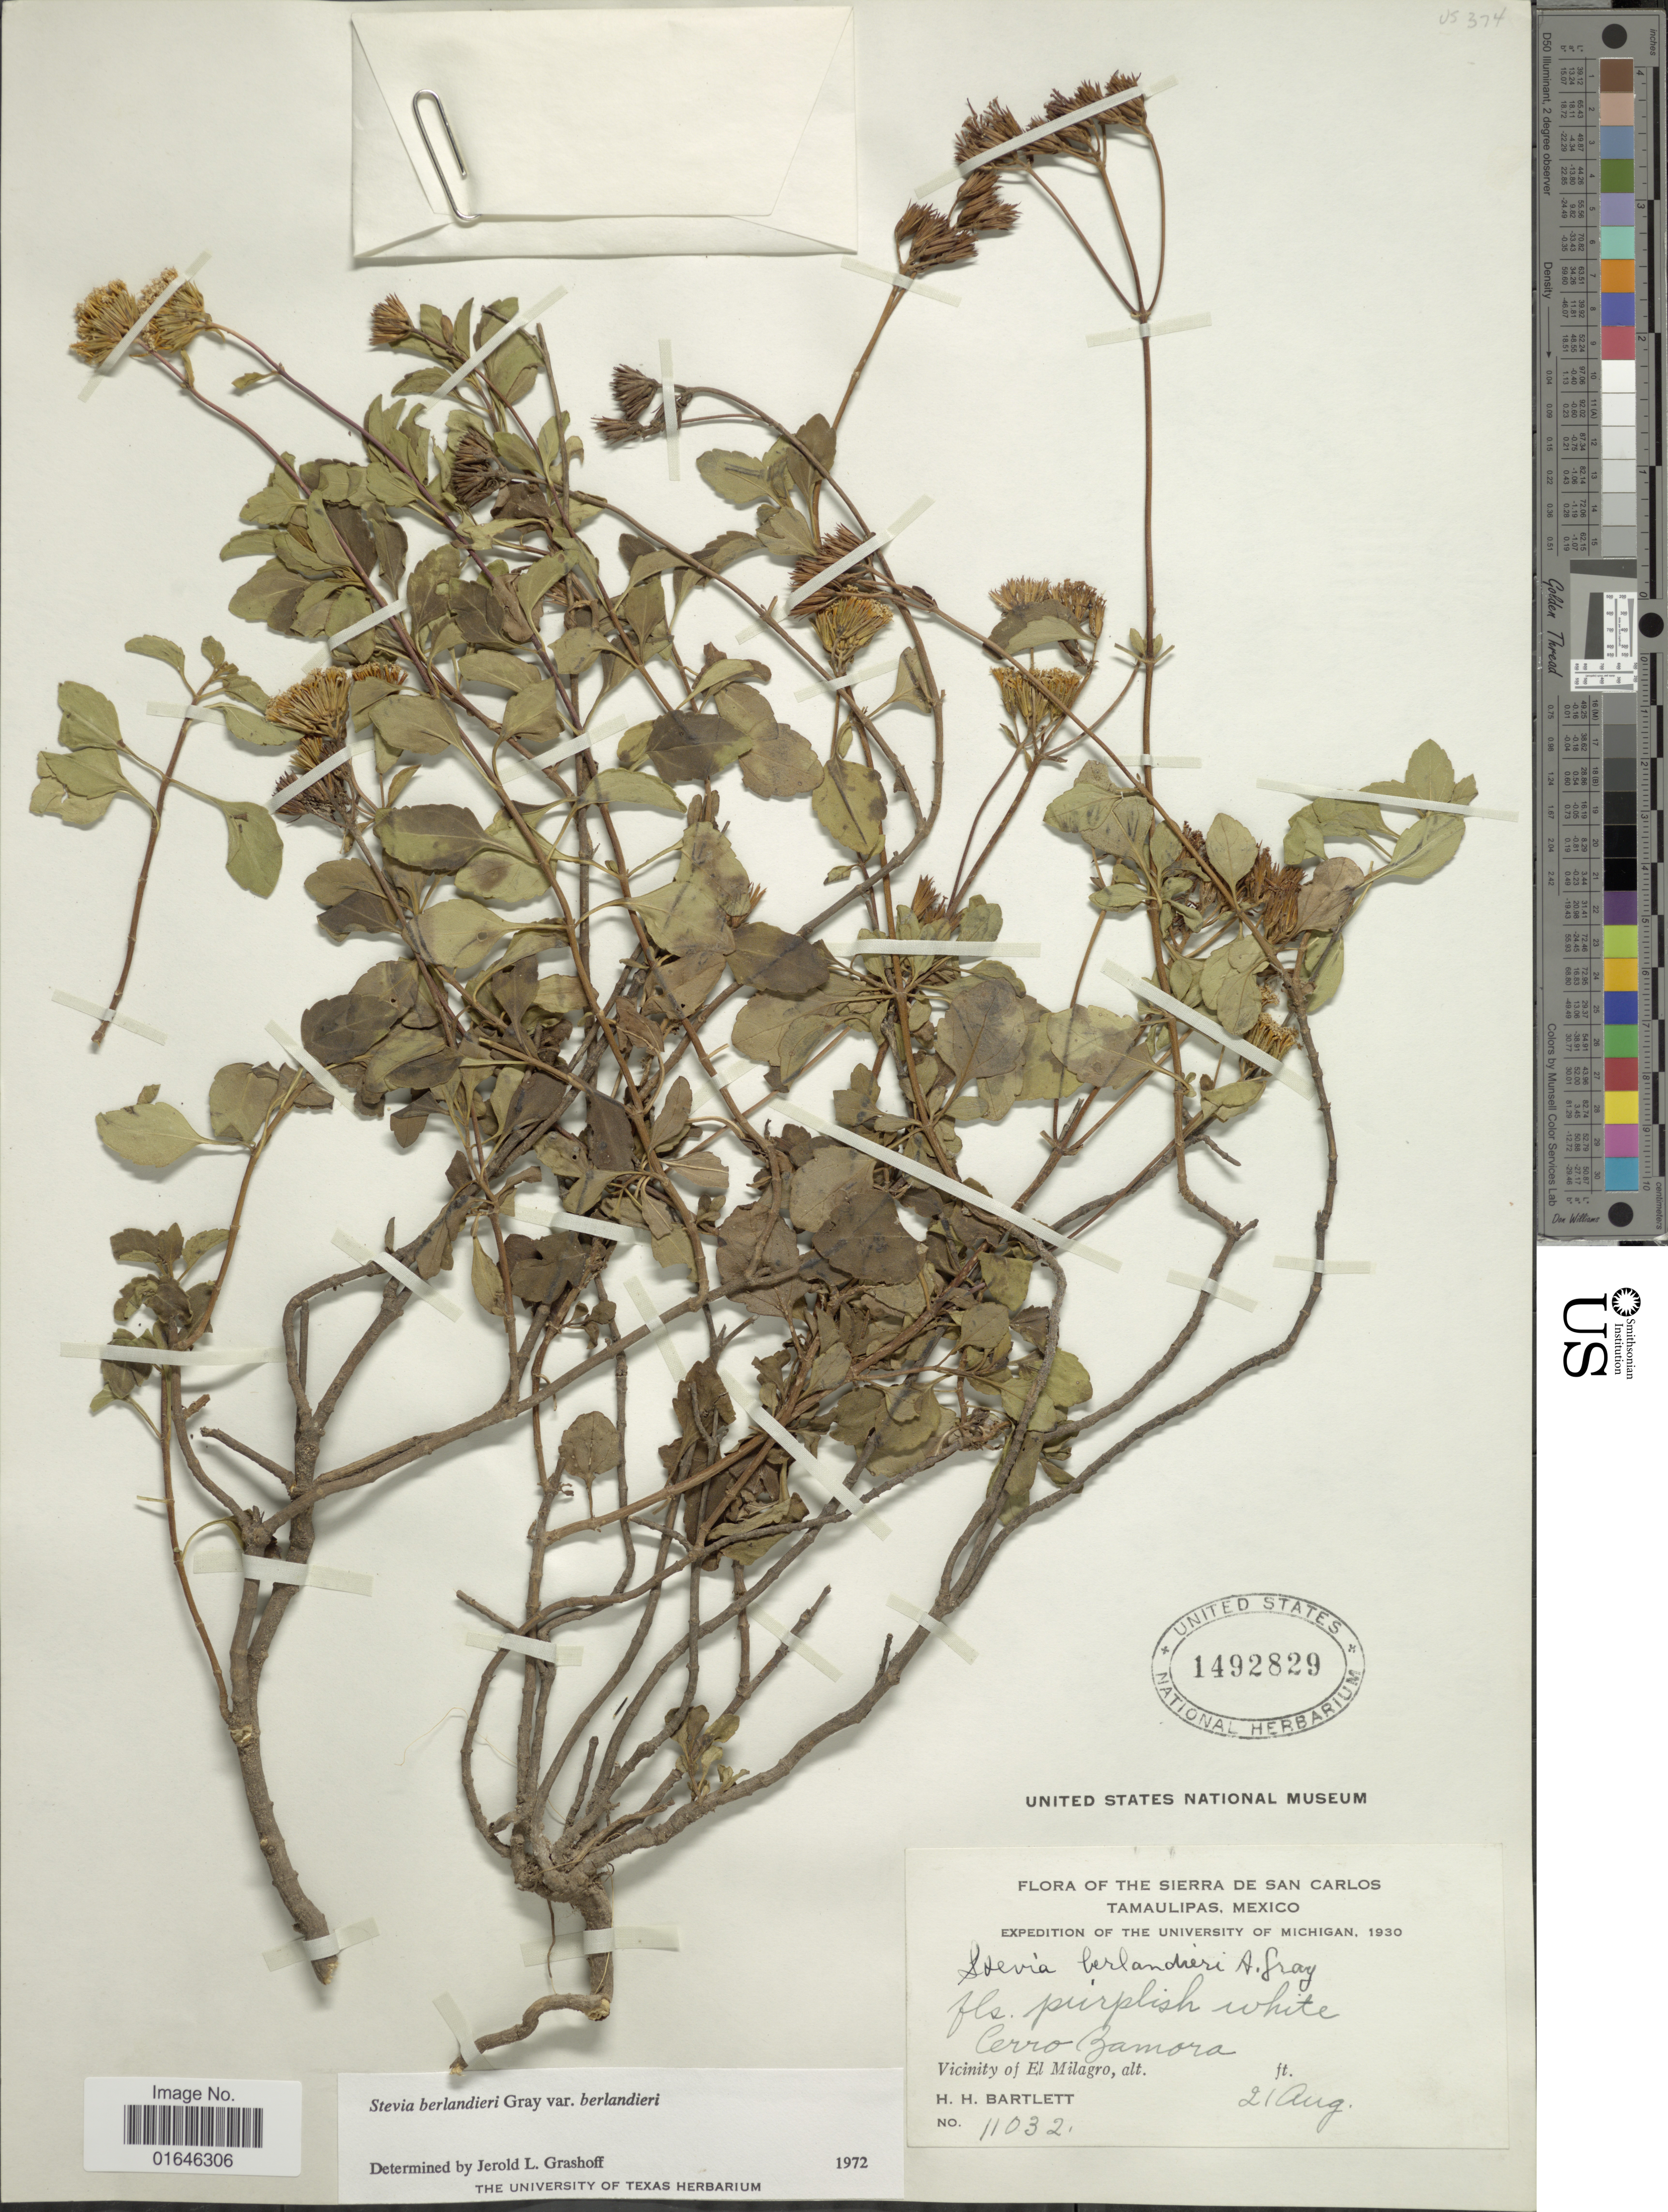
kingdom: Plantae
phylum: Tracheophyta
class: Magnoliopsida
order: Asterales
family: Asteraceae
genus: Stevia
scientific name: Stevia berlandieri var. berlandieri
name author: A. Gray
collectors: H. H. Bartlett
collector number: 11032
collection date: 1930-08-21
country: Mexico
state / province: Tamaulipas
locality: Sierra de San Carlos, Cerro Zamora, Vicinity of El Milagro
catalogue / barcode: US 1492829